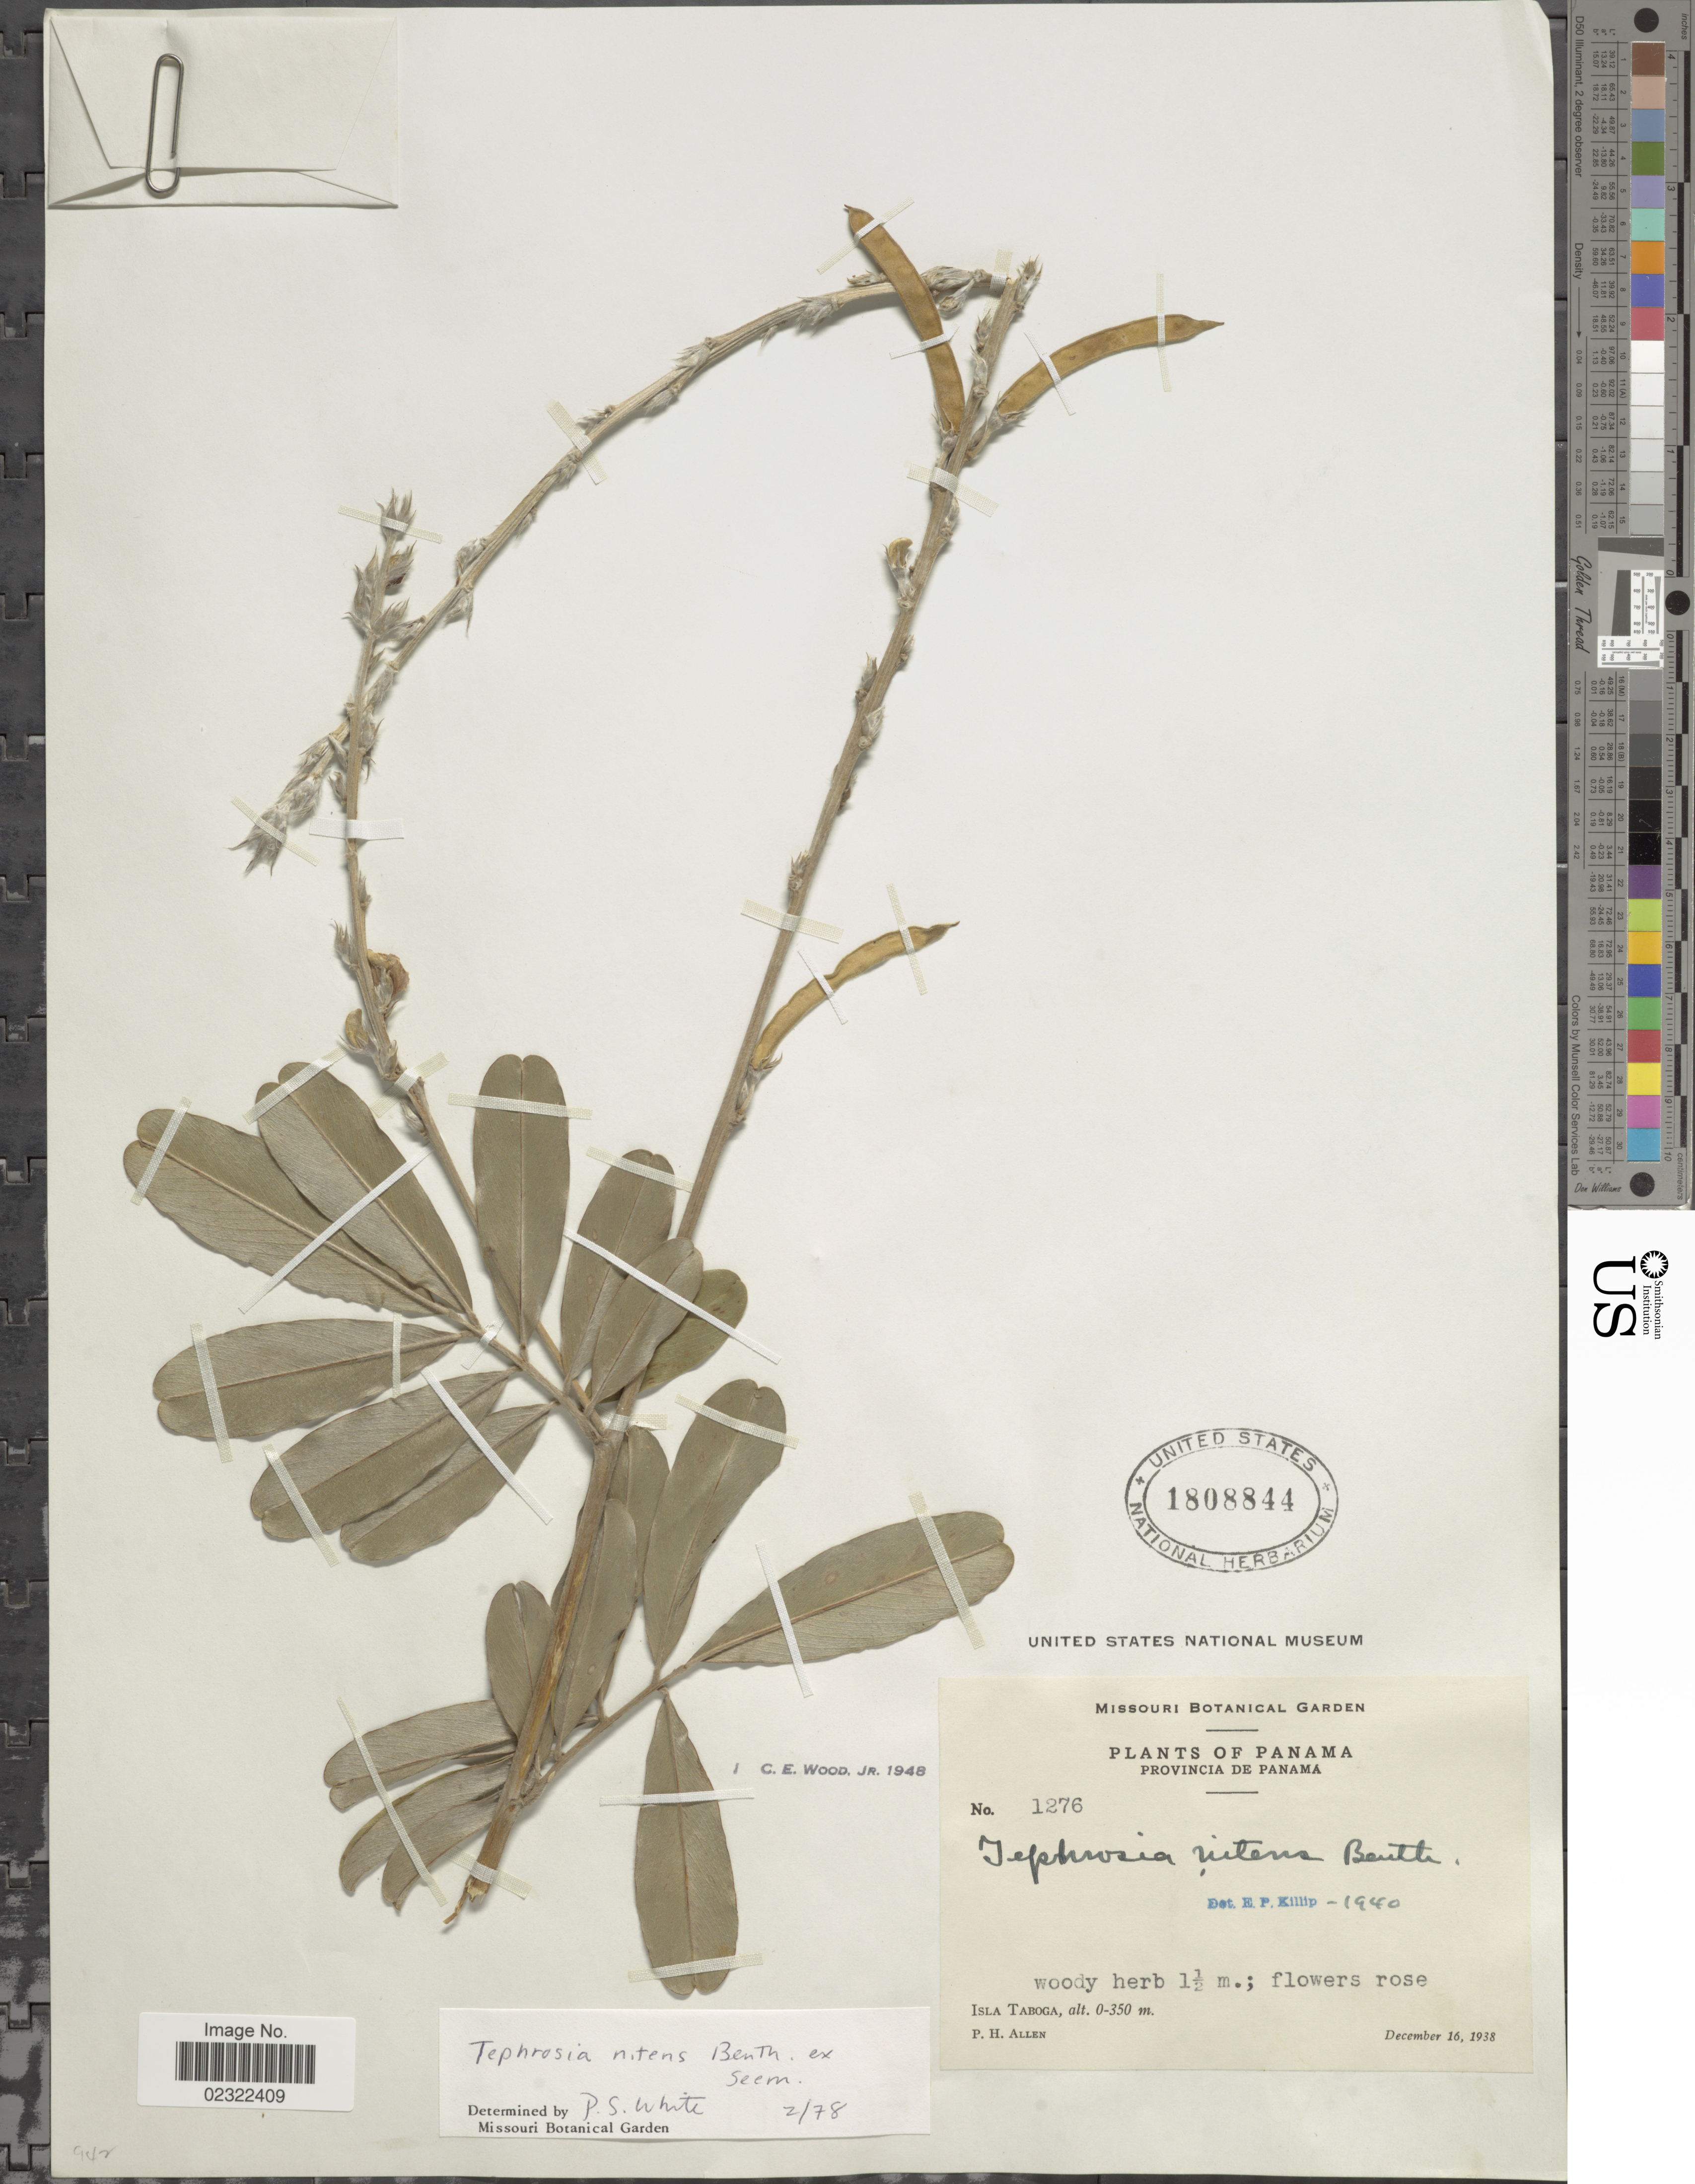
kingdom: Plantae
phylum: Tracheophyta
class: Magnoliopsida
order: Fabales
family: Fabaceae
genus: Tephrosia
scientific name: Tephrosia nitens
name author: Benth.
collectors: P. H. Allen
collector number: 1276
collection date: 1938-12-16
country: Panama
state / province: Panamá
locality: Isla Taboga, Provincia de Panama.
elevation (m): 0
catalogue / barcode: US 1808844